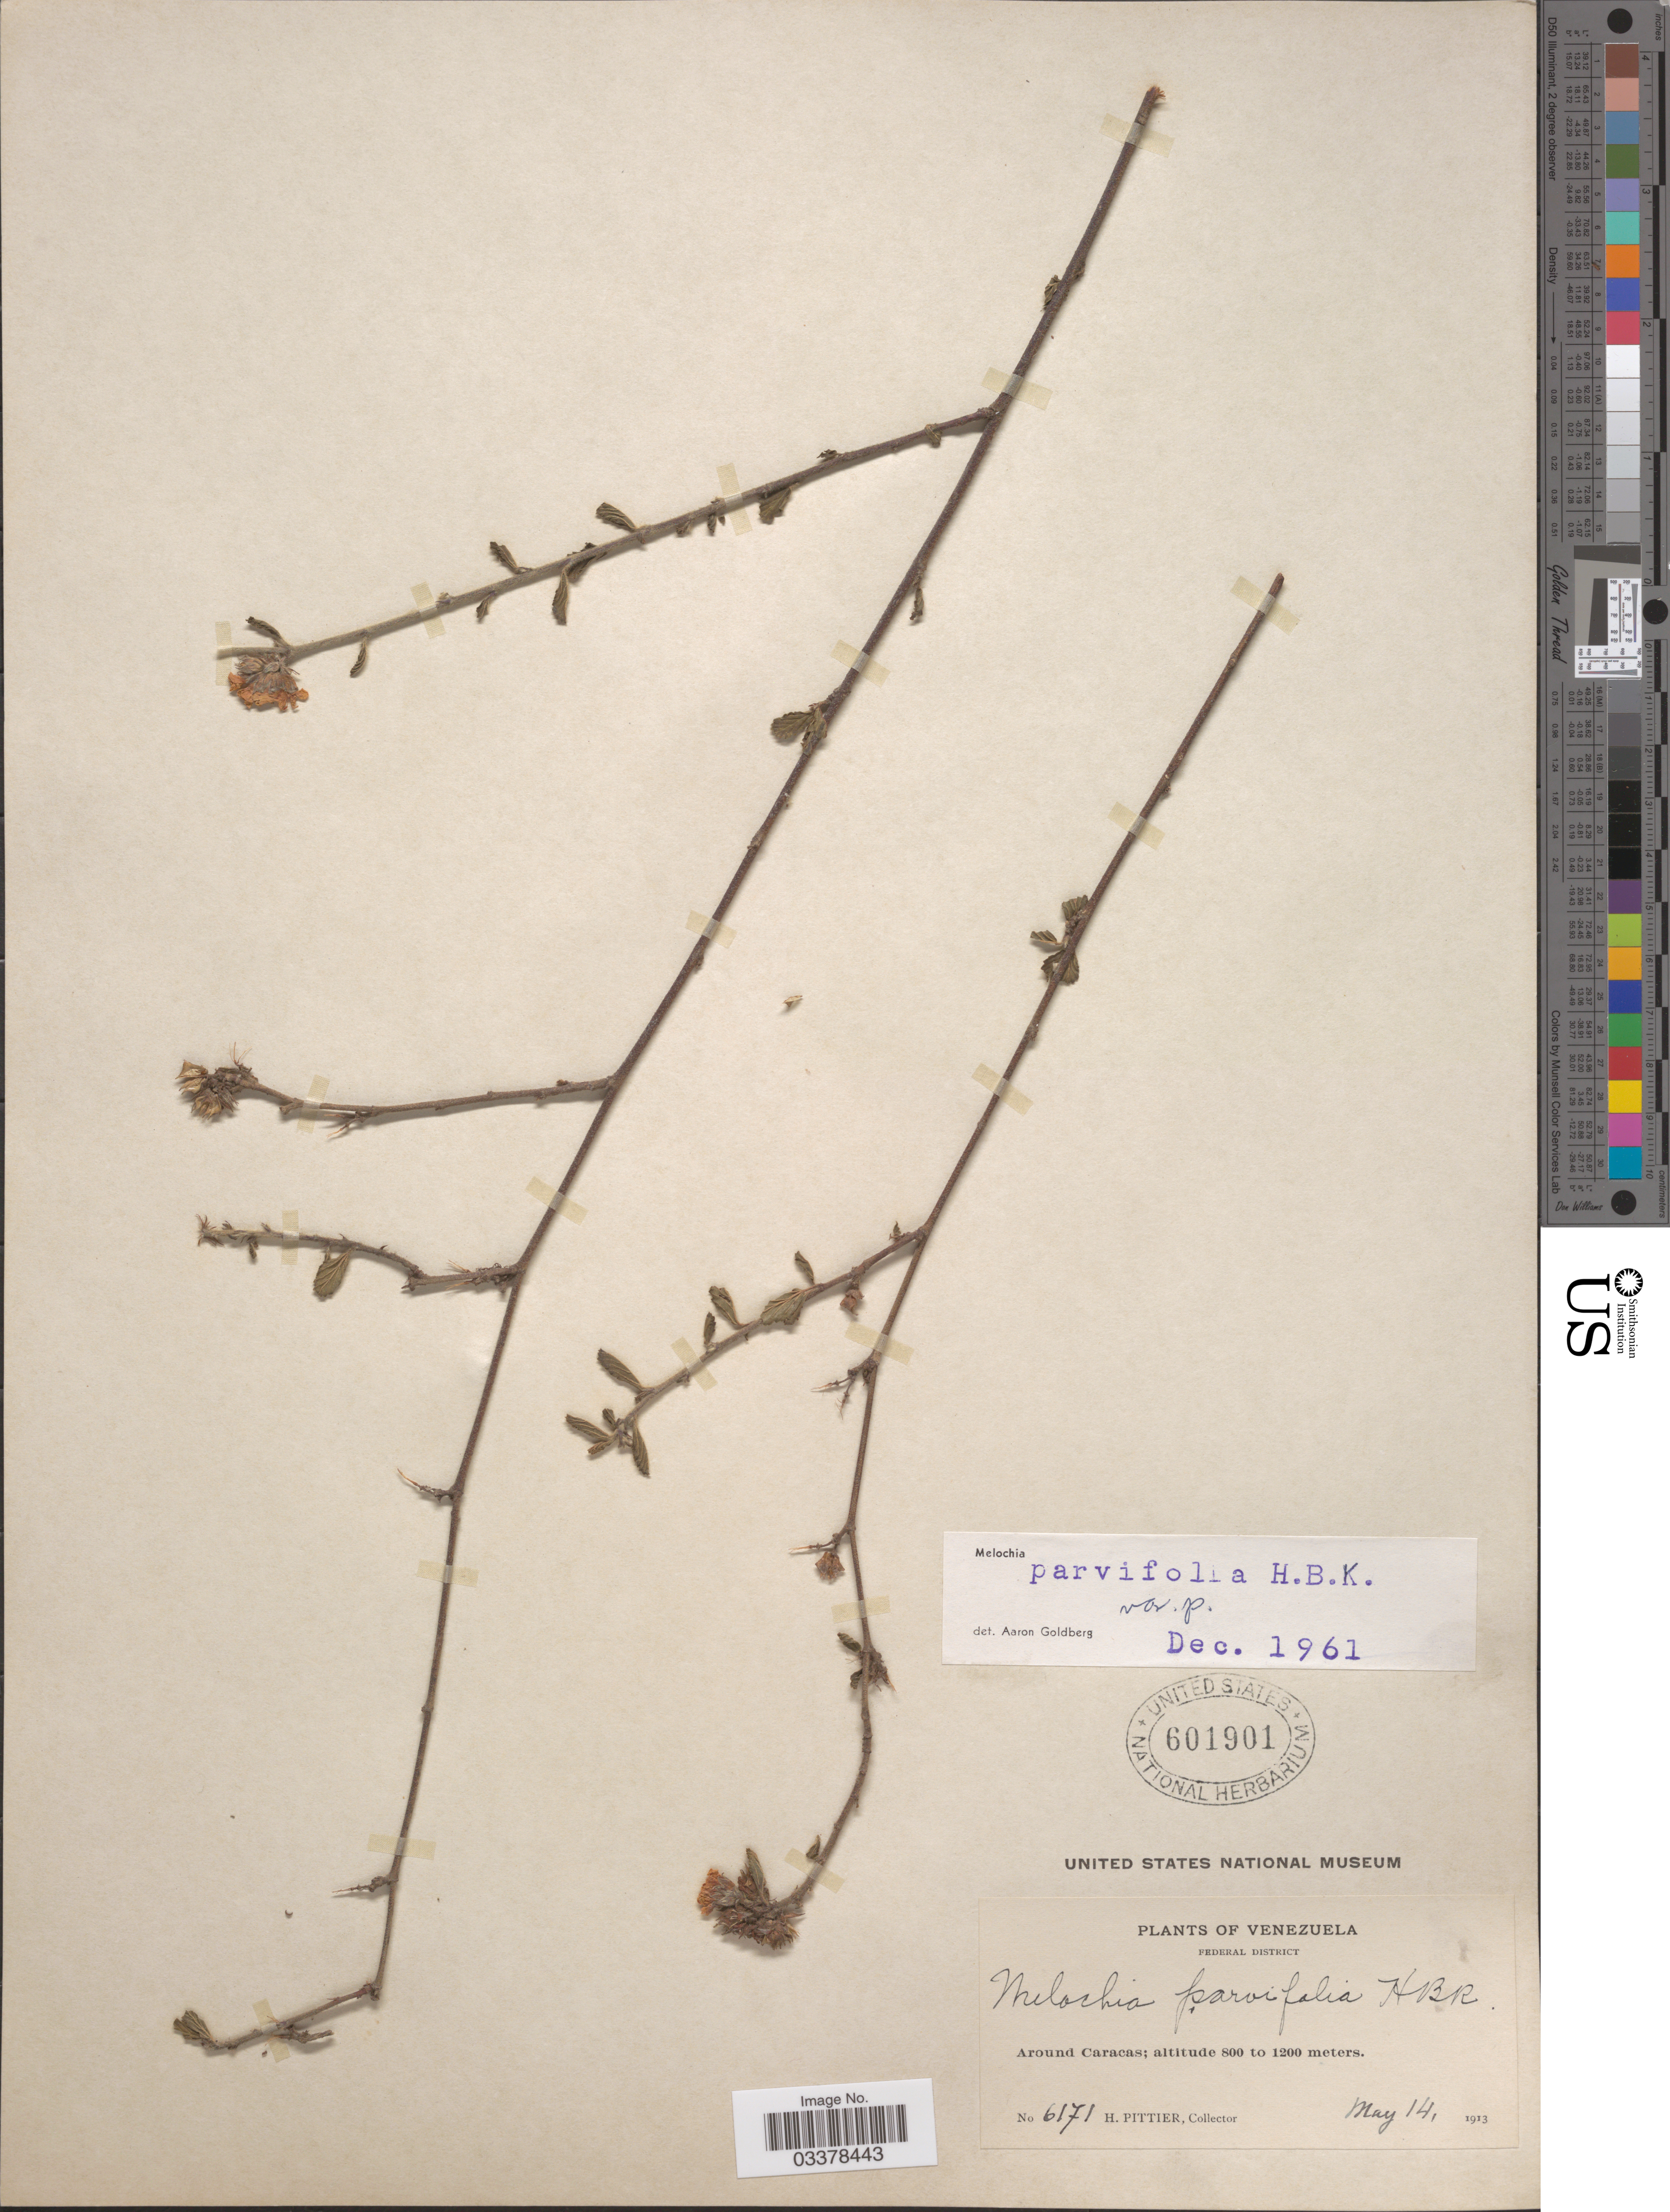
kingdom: Plantae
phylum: Tracheophyta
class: Magnoliopsida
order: Malvales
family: Malvaceae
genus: Melochia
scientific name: Melochia parvifolia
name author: Kunth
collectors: H. F. Pittier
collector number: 6171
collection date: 1913-05-14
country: Venezuela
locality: Federal District. Around Caracas.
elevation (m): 800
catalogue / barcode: US 601901